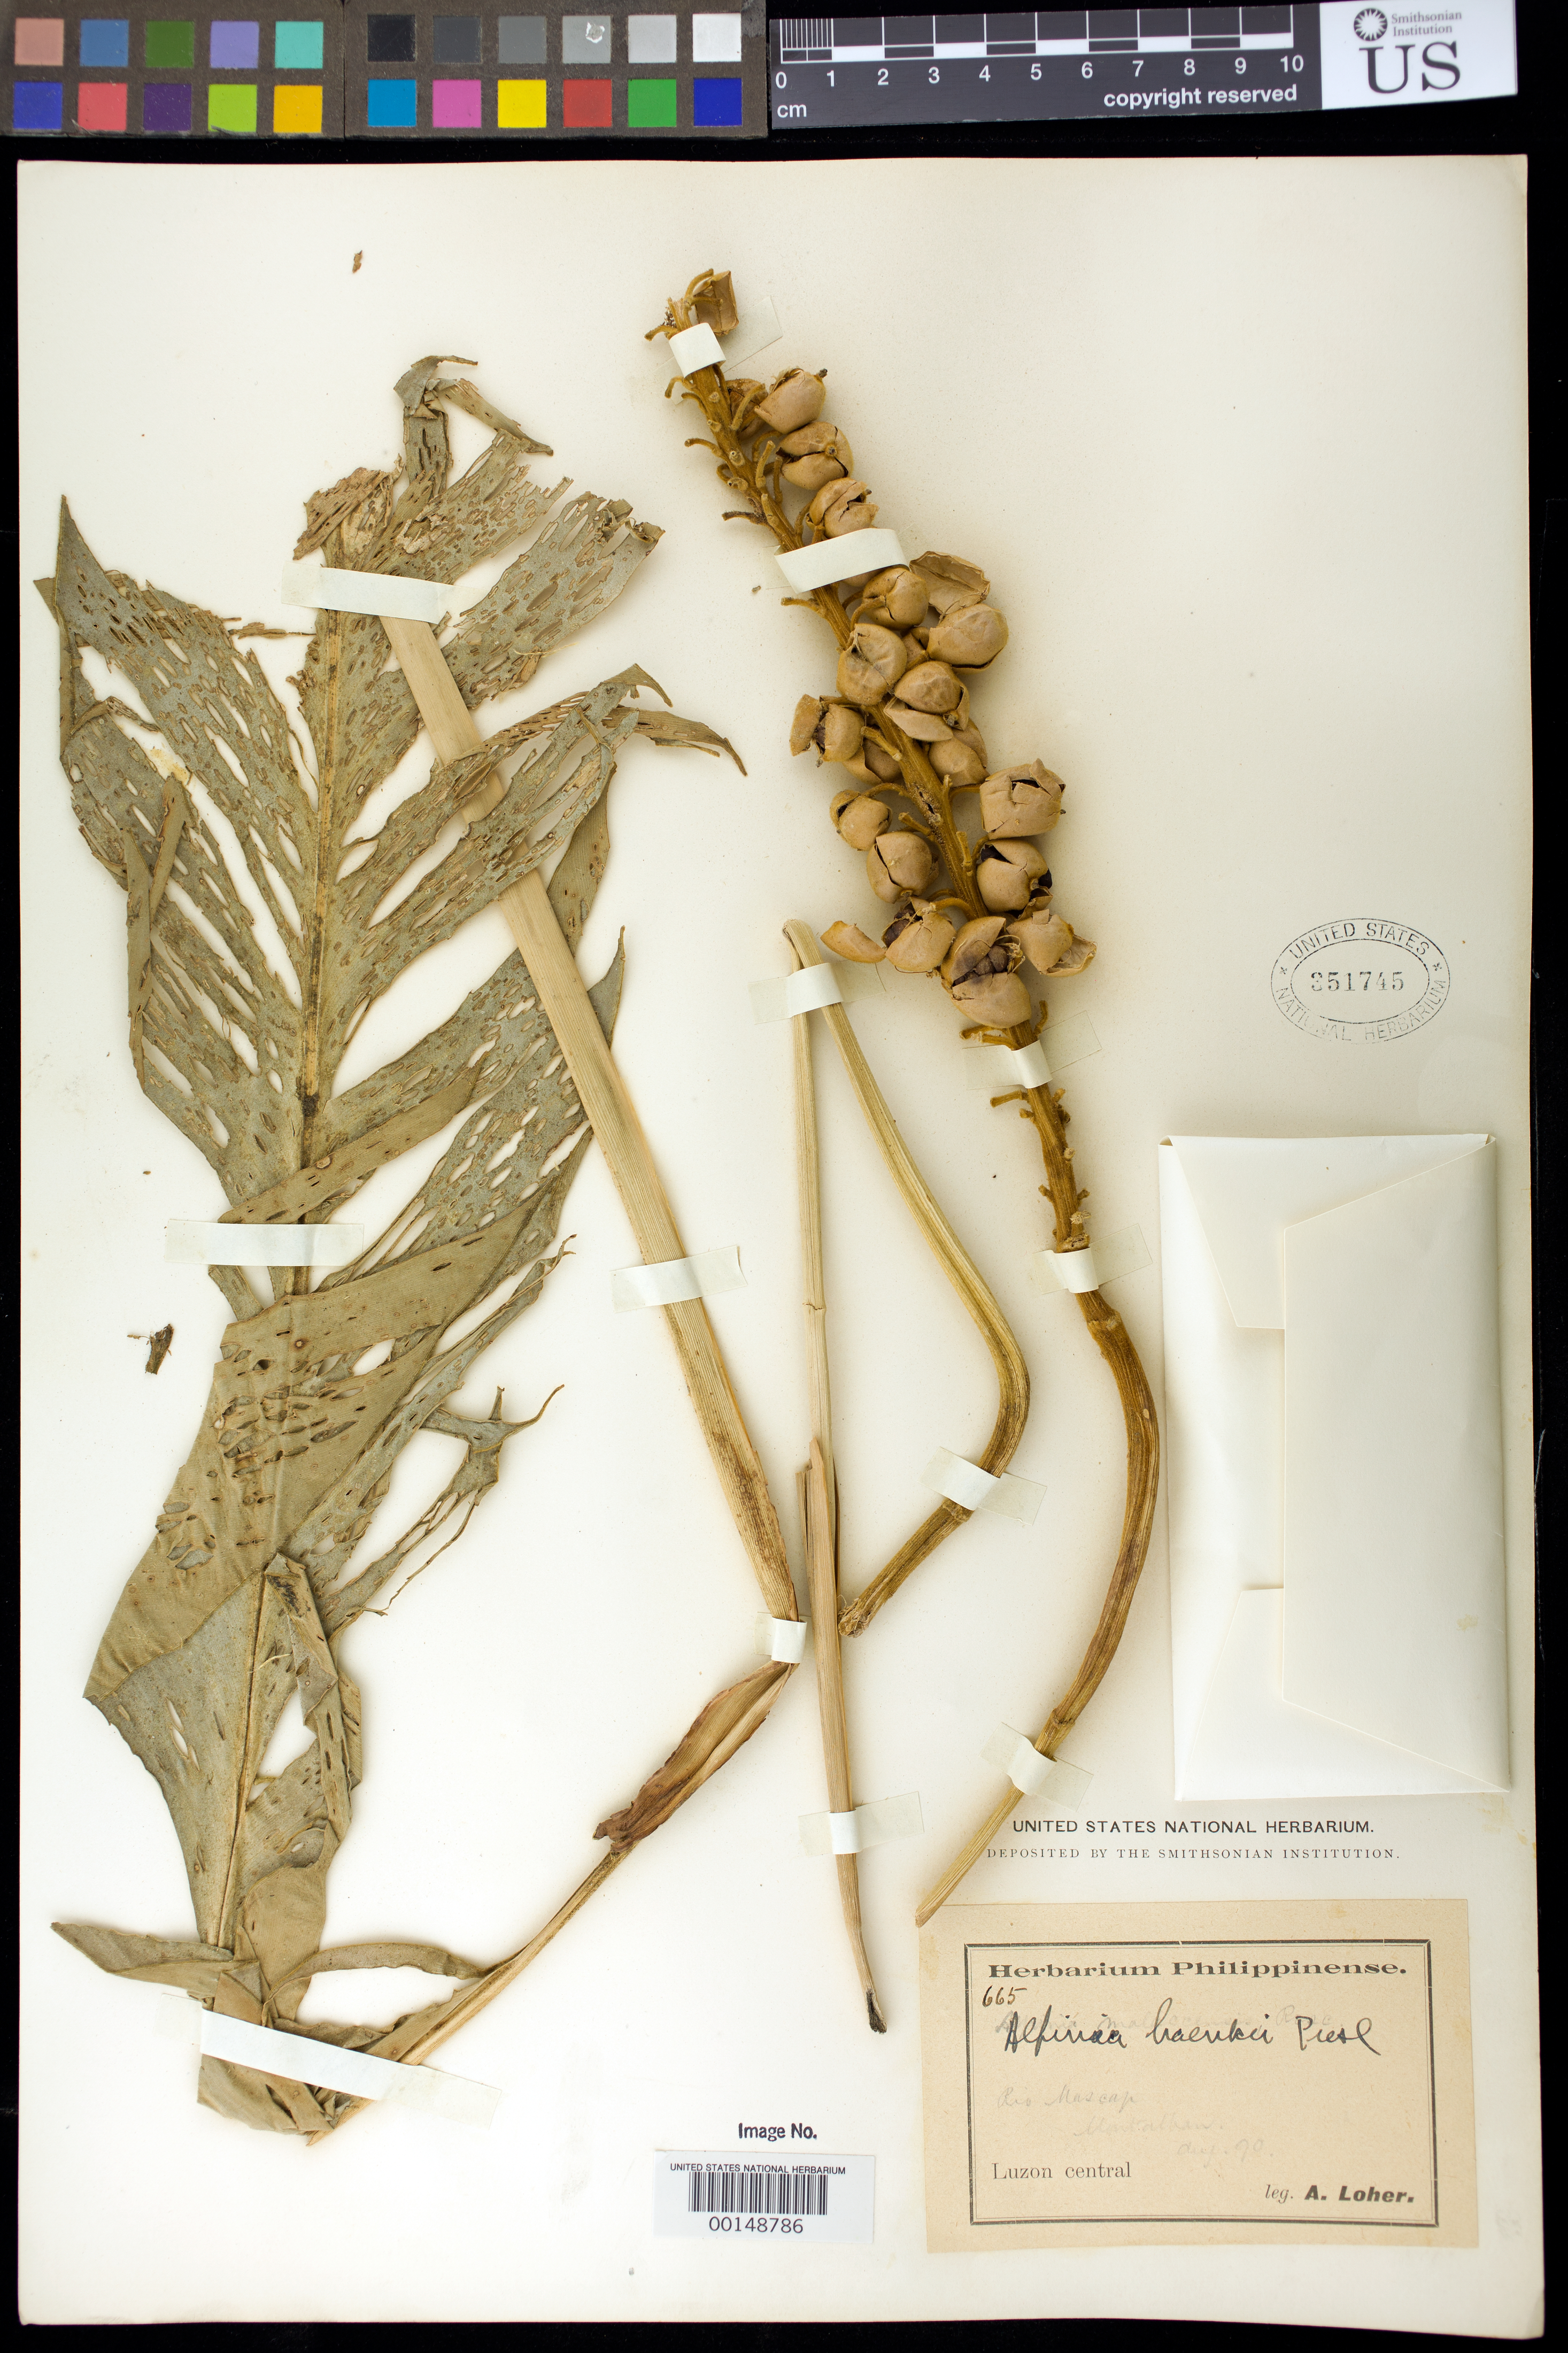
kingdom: Plantae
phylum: Tracheophyta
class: Liliopsida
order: Zingiberales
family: Zingiberaceae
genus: Alpinia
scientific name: Alpinia haenkei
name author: C. Presl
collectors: A. Loher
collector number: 665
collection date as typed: Aug 1890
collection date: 1890-08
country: Philippines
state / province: Calabarzon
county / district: Rizal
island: Luzon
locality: Rio mascap, montalban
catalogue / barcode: US 351745